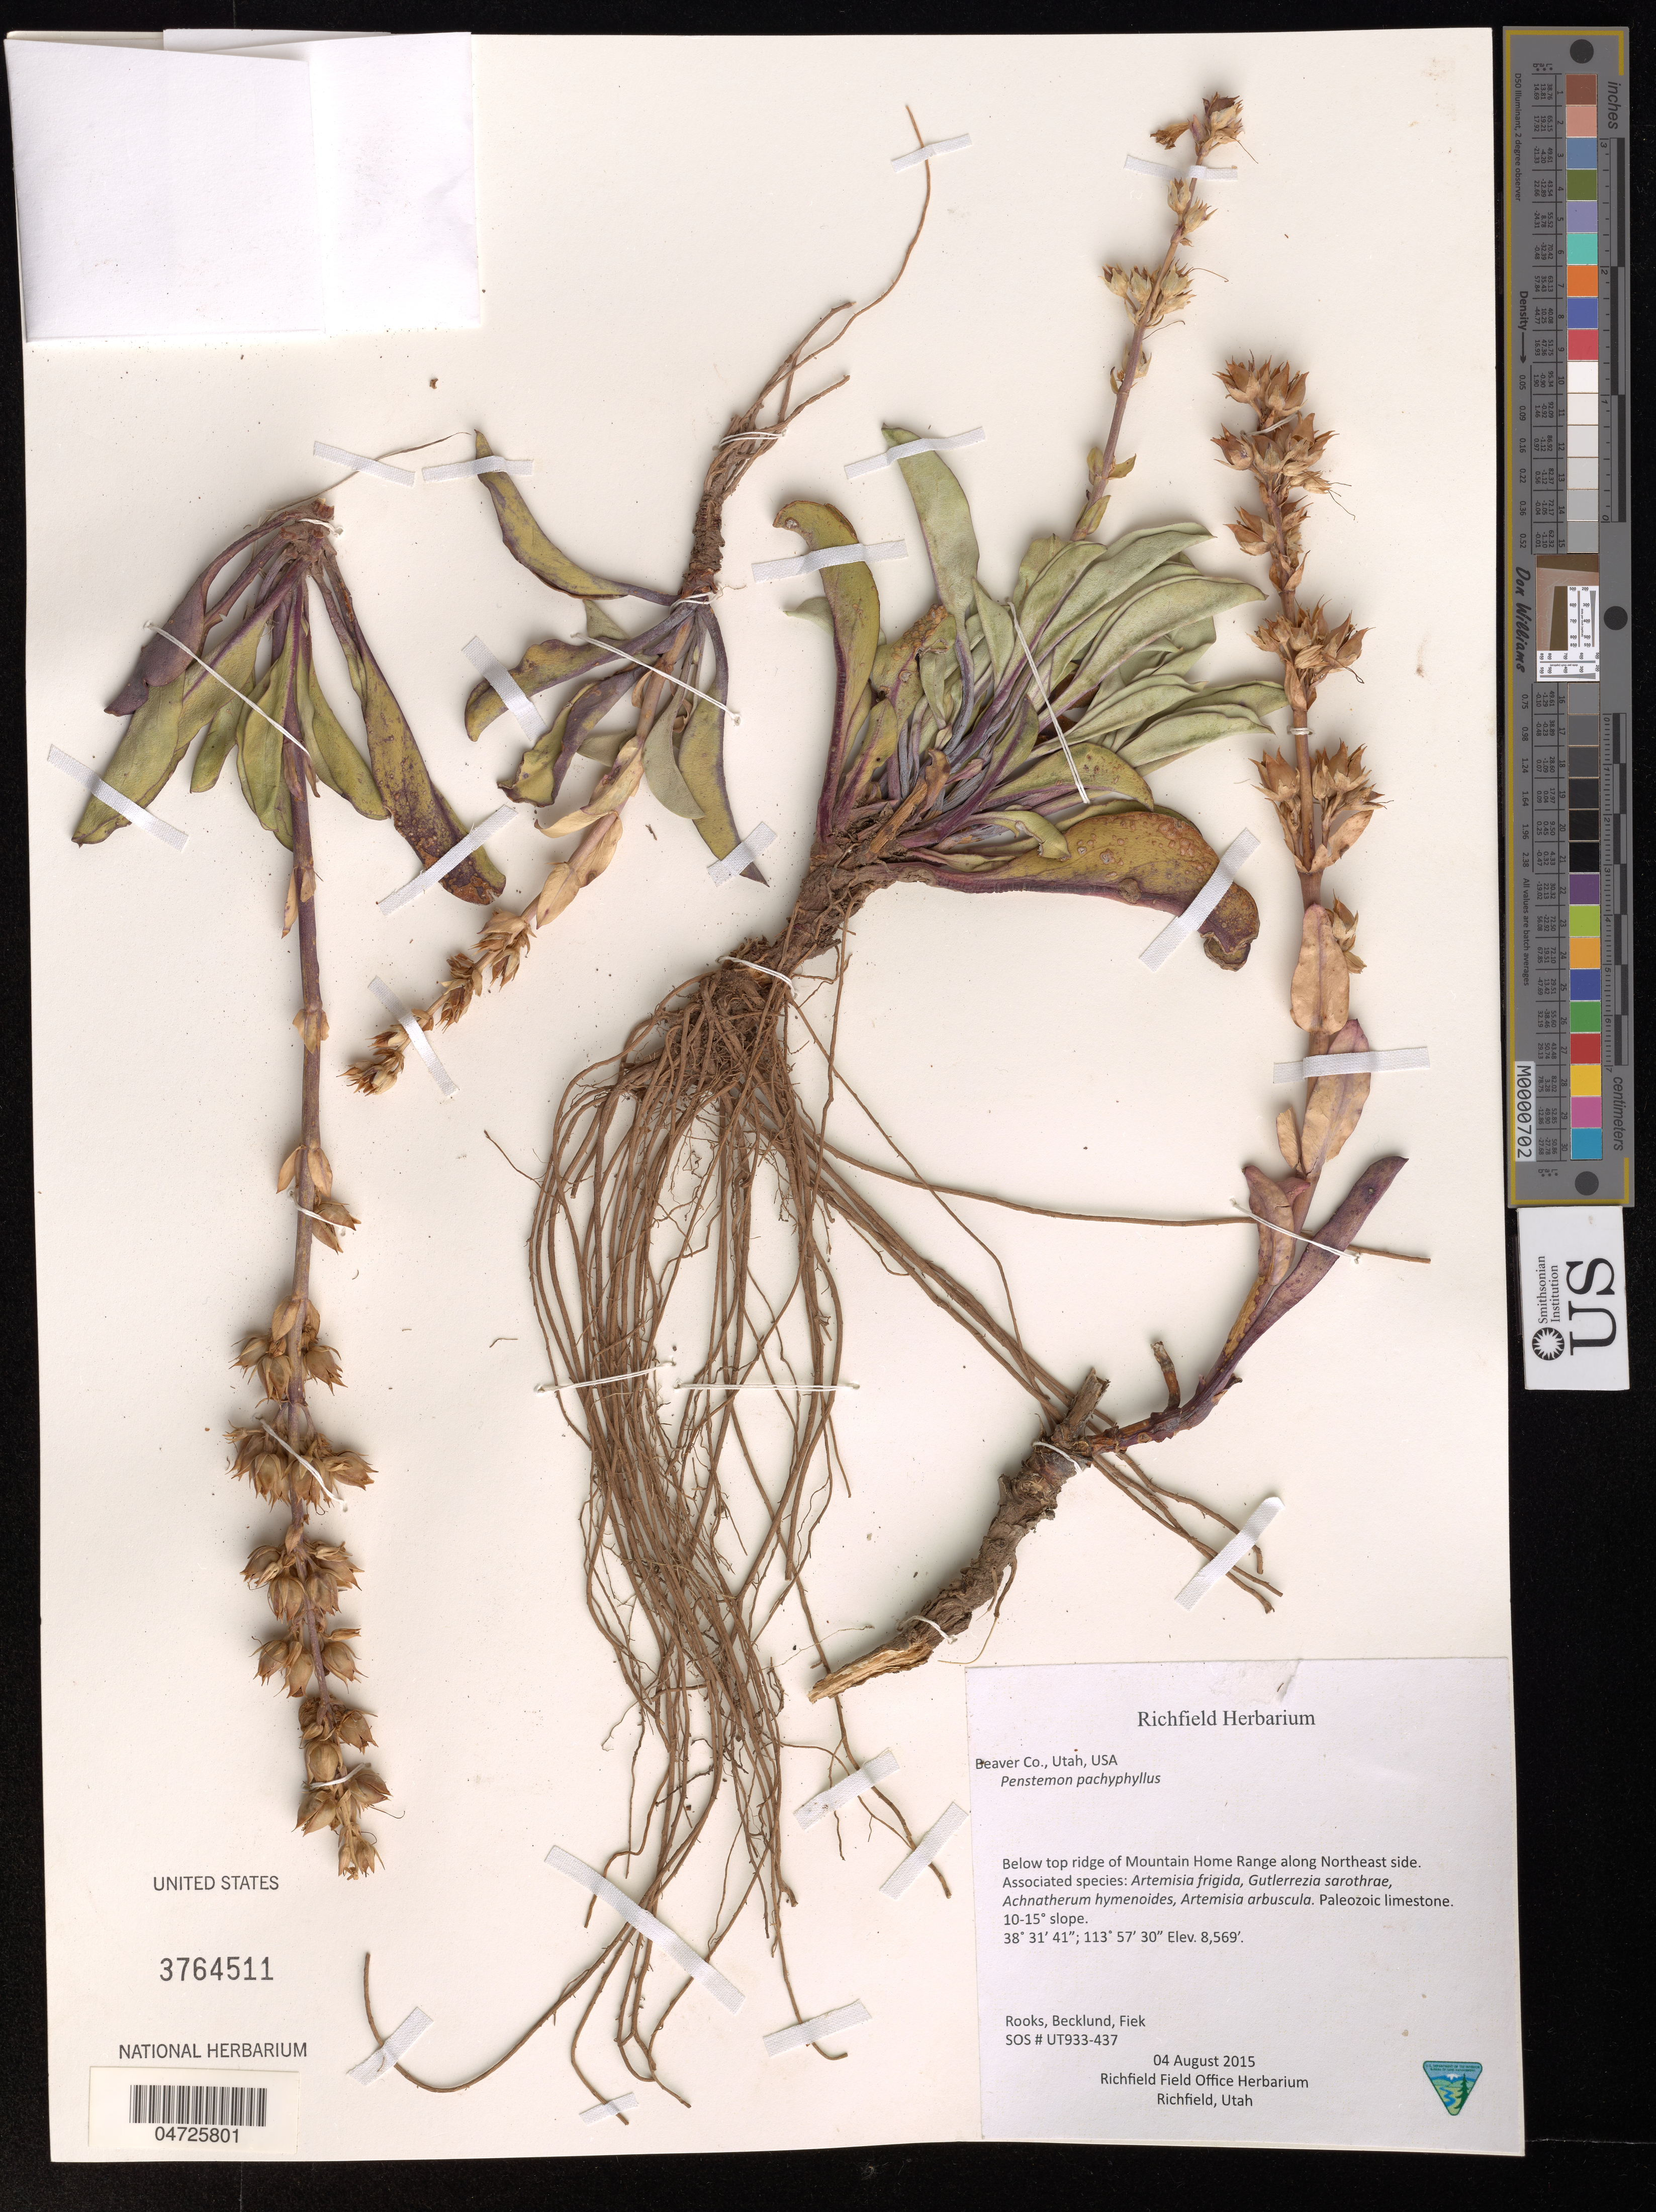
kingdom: Plantae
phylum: Tracheophyta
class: Magnoliopsida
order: Lamiales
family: Plantaginaceae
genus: Penstemon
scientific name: Penstemon pachyphyllus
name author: A. Gray ex Rydb.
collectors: -. Rooks, -. Becklund & Fiek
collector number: UT933-437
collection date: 2015-08-04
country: United States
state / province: Utah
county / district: Beaver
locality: Beaver Co. Below top ridge of Mountain Home Range along Northeast side.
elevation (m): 2612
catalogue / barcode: US 3764511